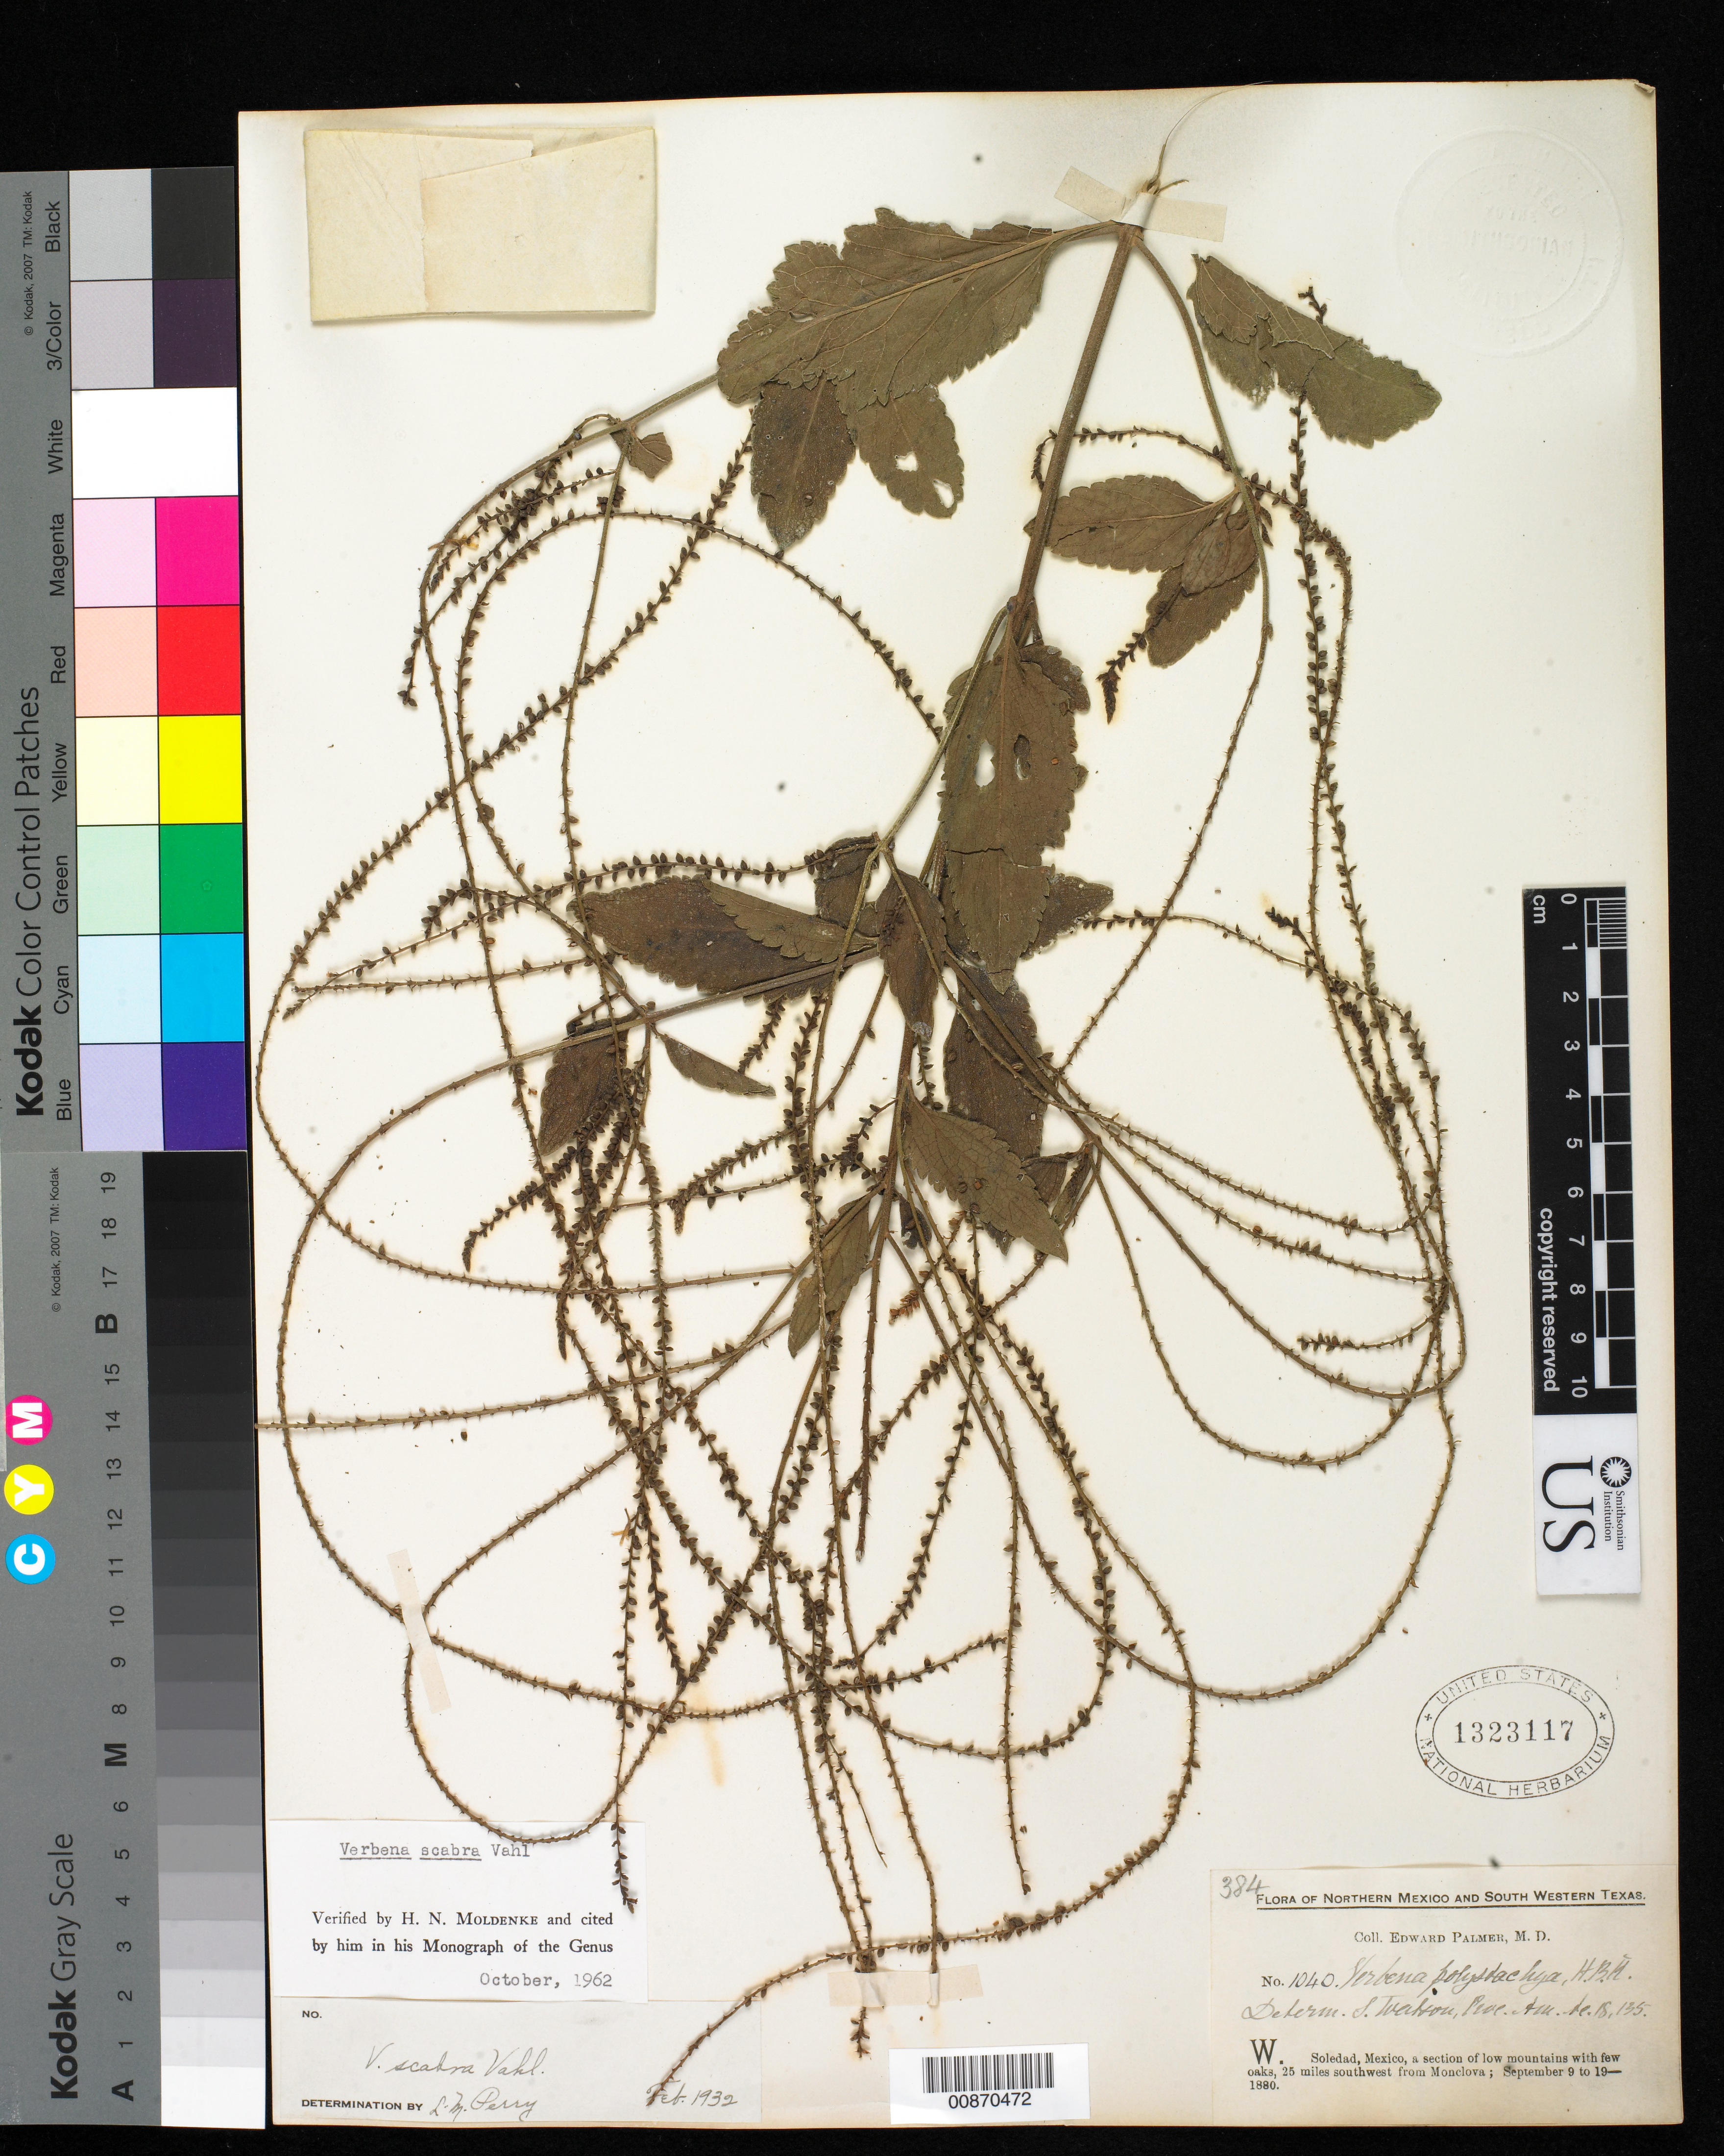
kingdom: Plantae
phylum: Tracheophyta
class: Magnoliopsida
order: Lamiales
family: Verbenaceae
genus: Verbena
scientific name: Verbena scabra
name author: Vahl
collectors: E. Palmer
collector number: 1040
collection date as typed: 09 Sep 1880 to 19 Sep 1880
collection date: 1880-09-09/1880-09-19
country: Mexico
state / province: Coahuila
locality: W. Soledad, 25 miles southwest from Monclova, Coahuila.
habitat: A section of low mountains with few oaks.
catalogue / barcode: US 1323117